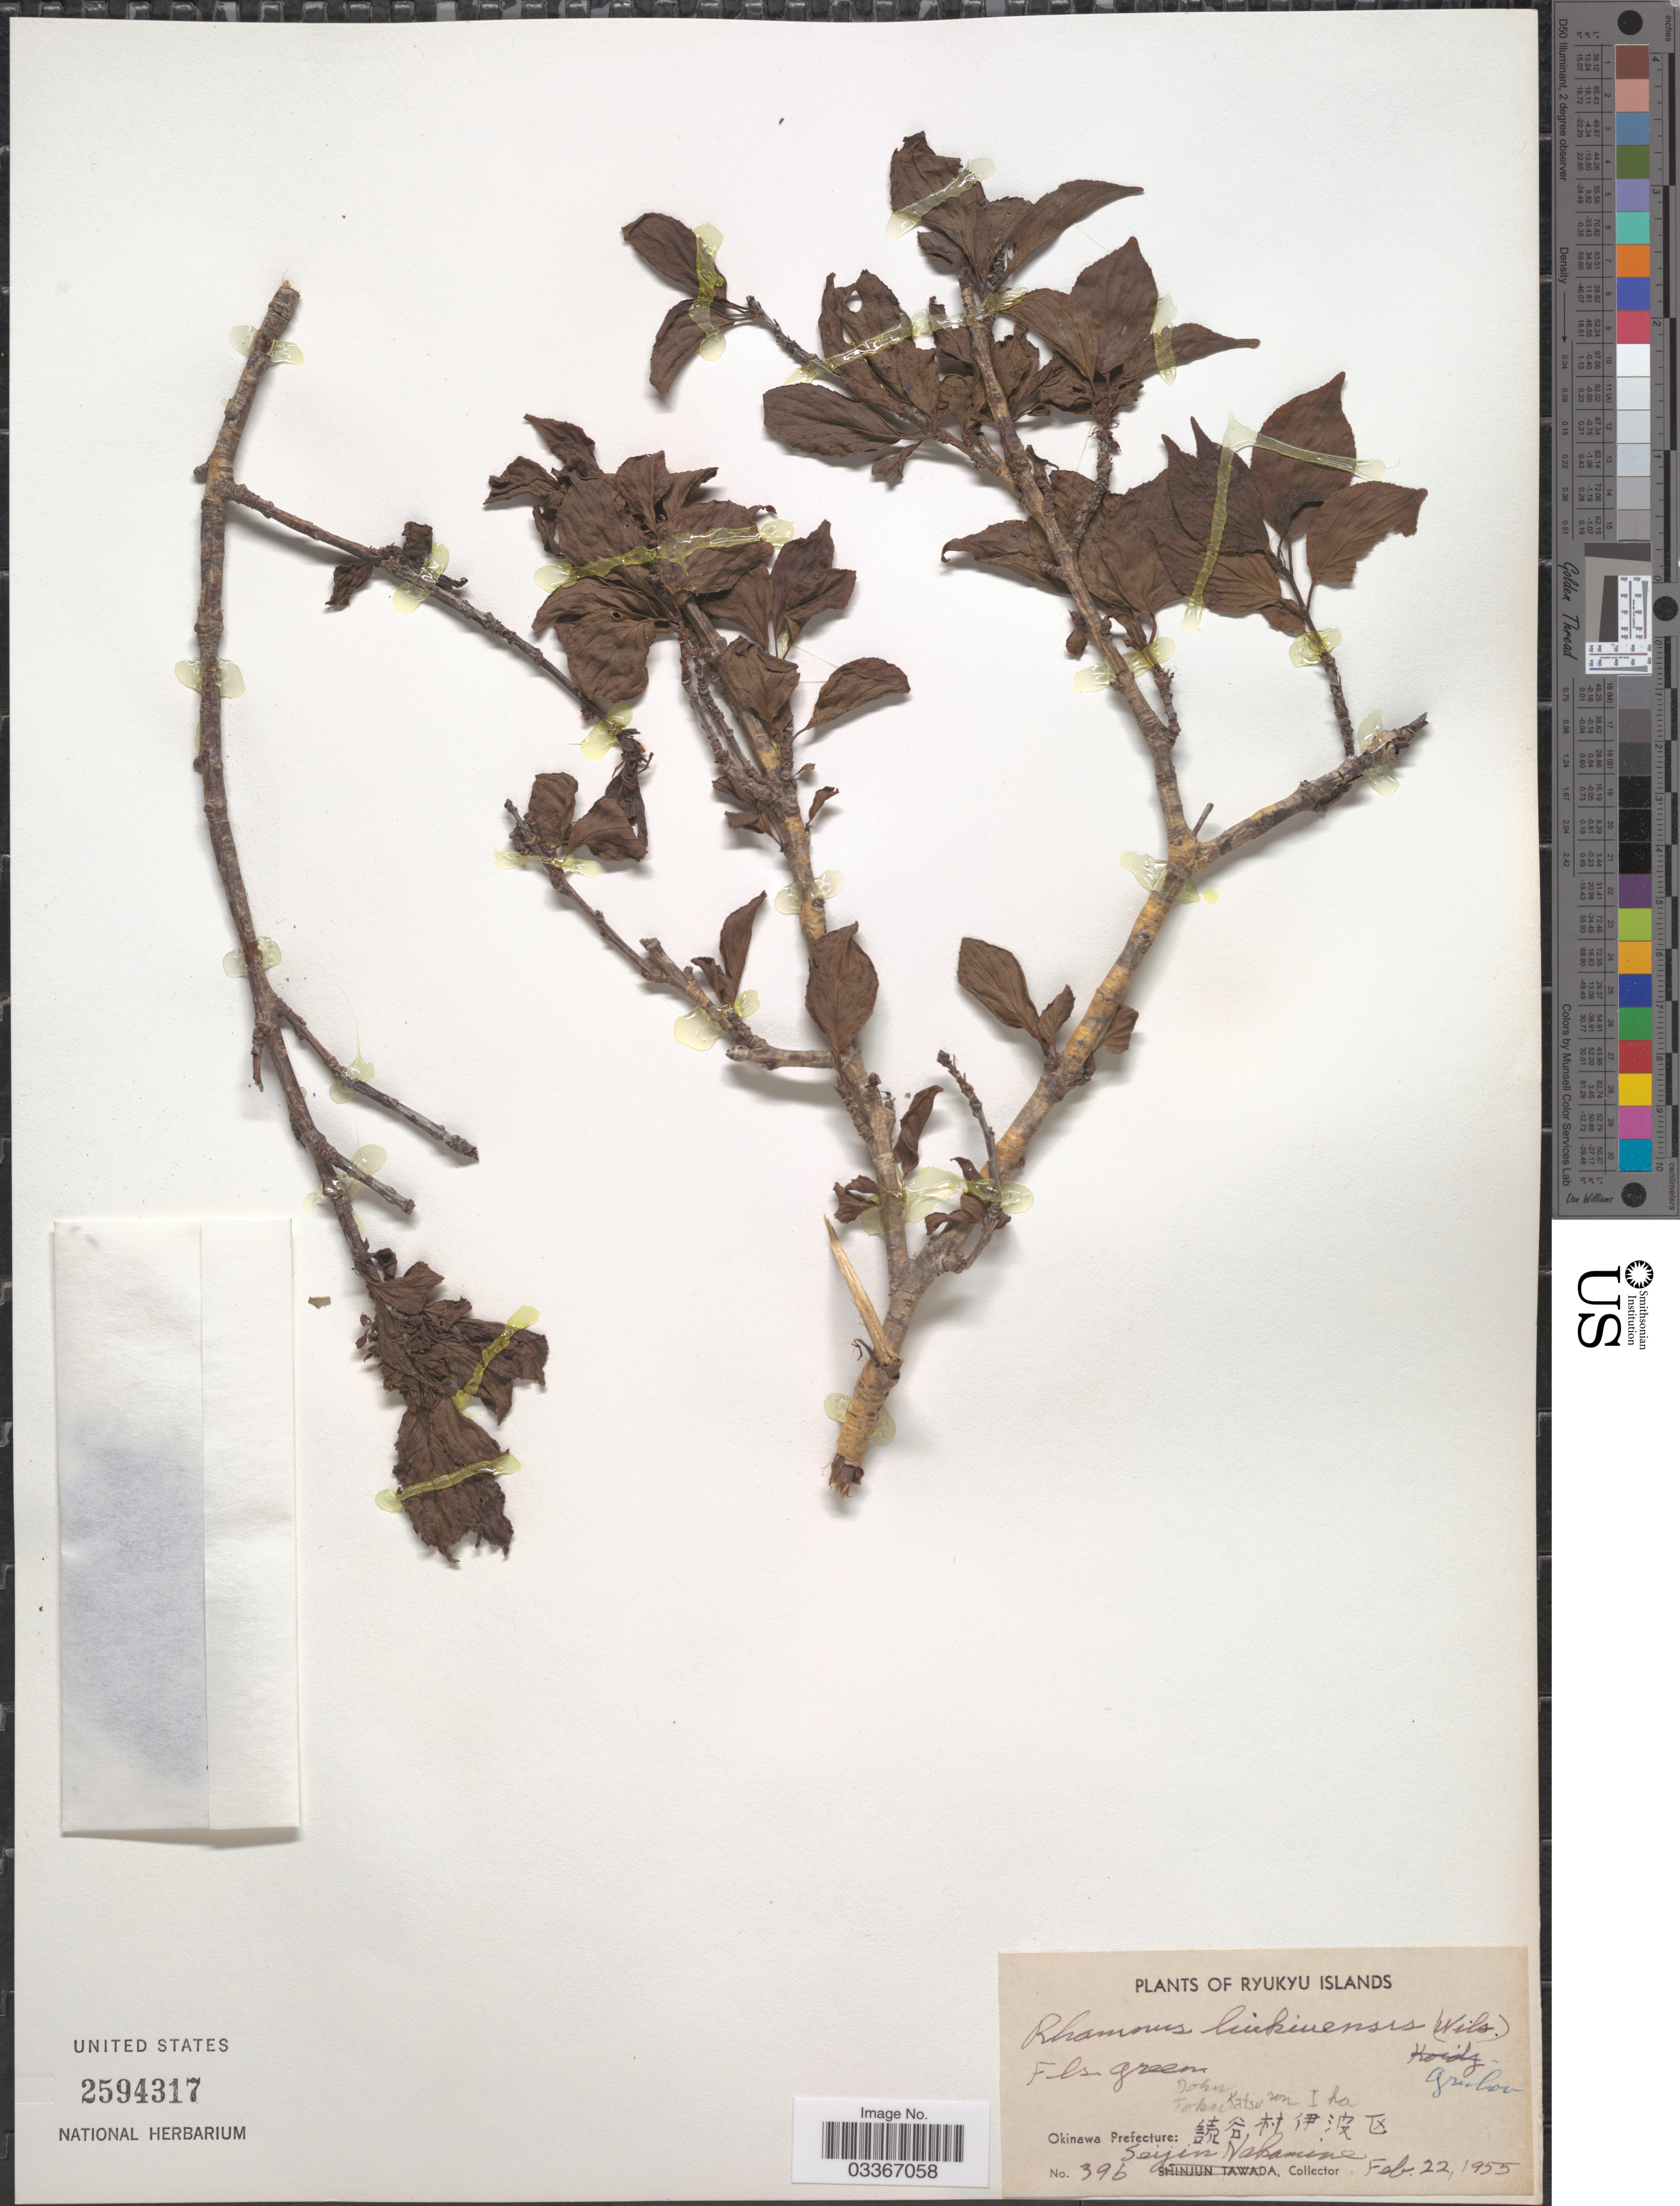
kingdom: Plantae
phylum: Tracheophyta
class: Magnoliopsida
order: Rosales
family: Rhamnaceae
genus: Rhamnus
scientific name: Rhamnus liukiuensis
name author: (E.H. Wilson) Koidz.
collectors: S. Nakamine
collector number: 396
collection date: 1955-02-22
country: Japan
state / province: Okinawa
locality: Ryukyu Islands. Okinawa Prefecture: X.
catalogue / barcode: US 2594317